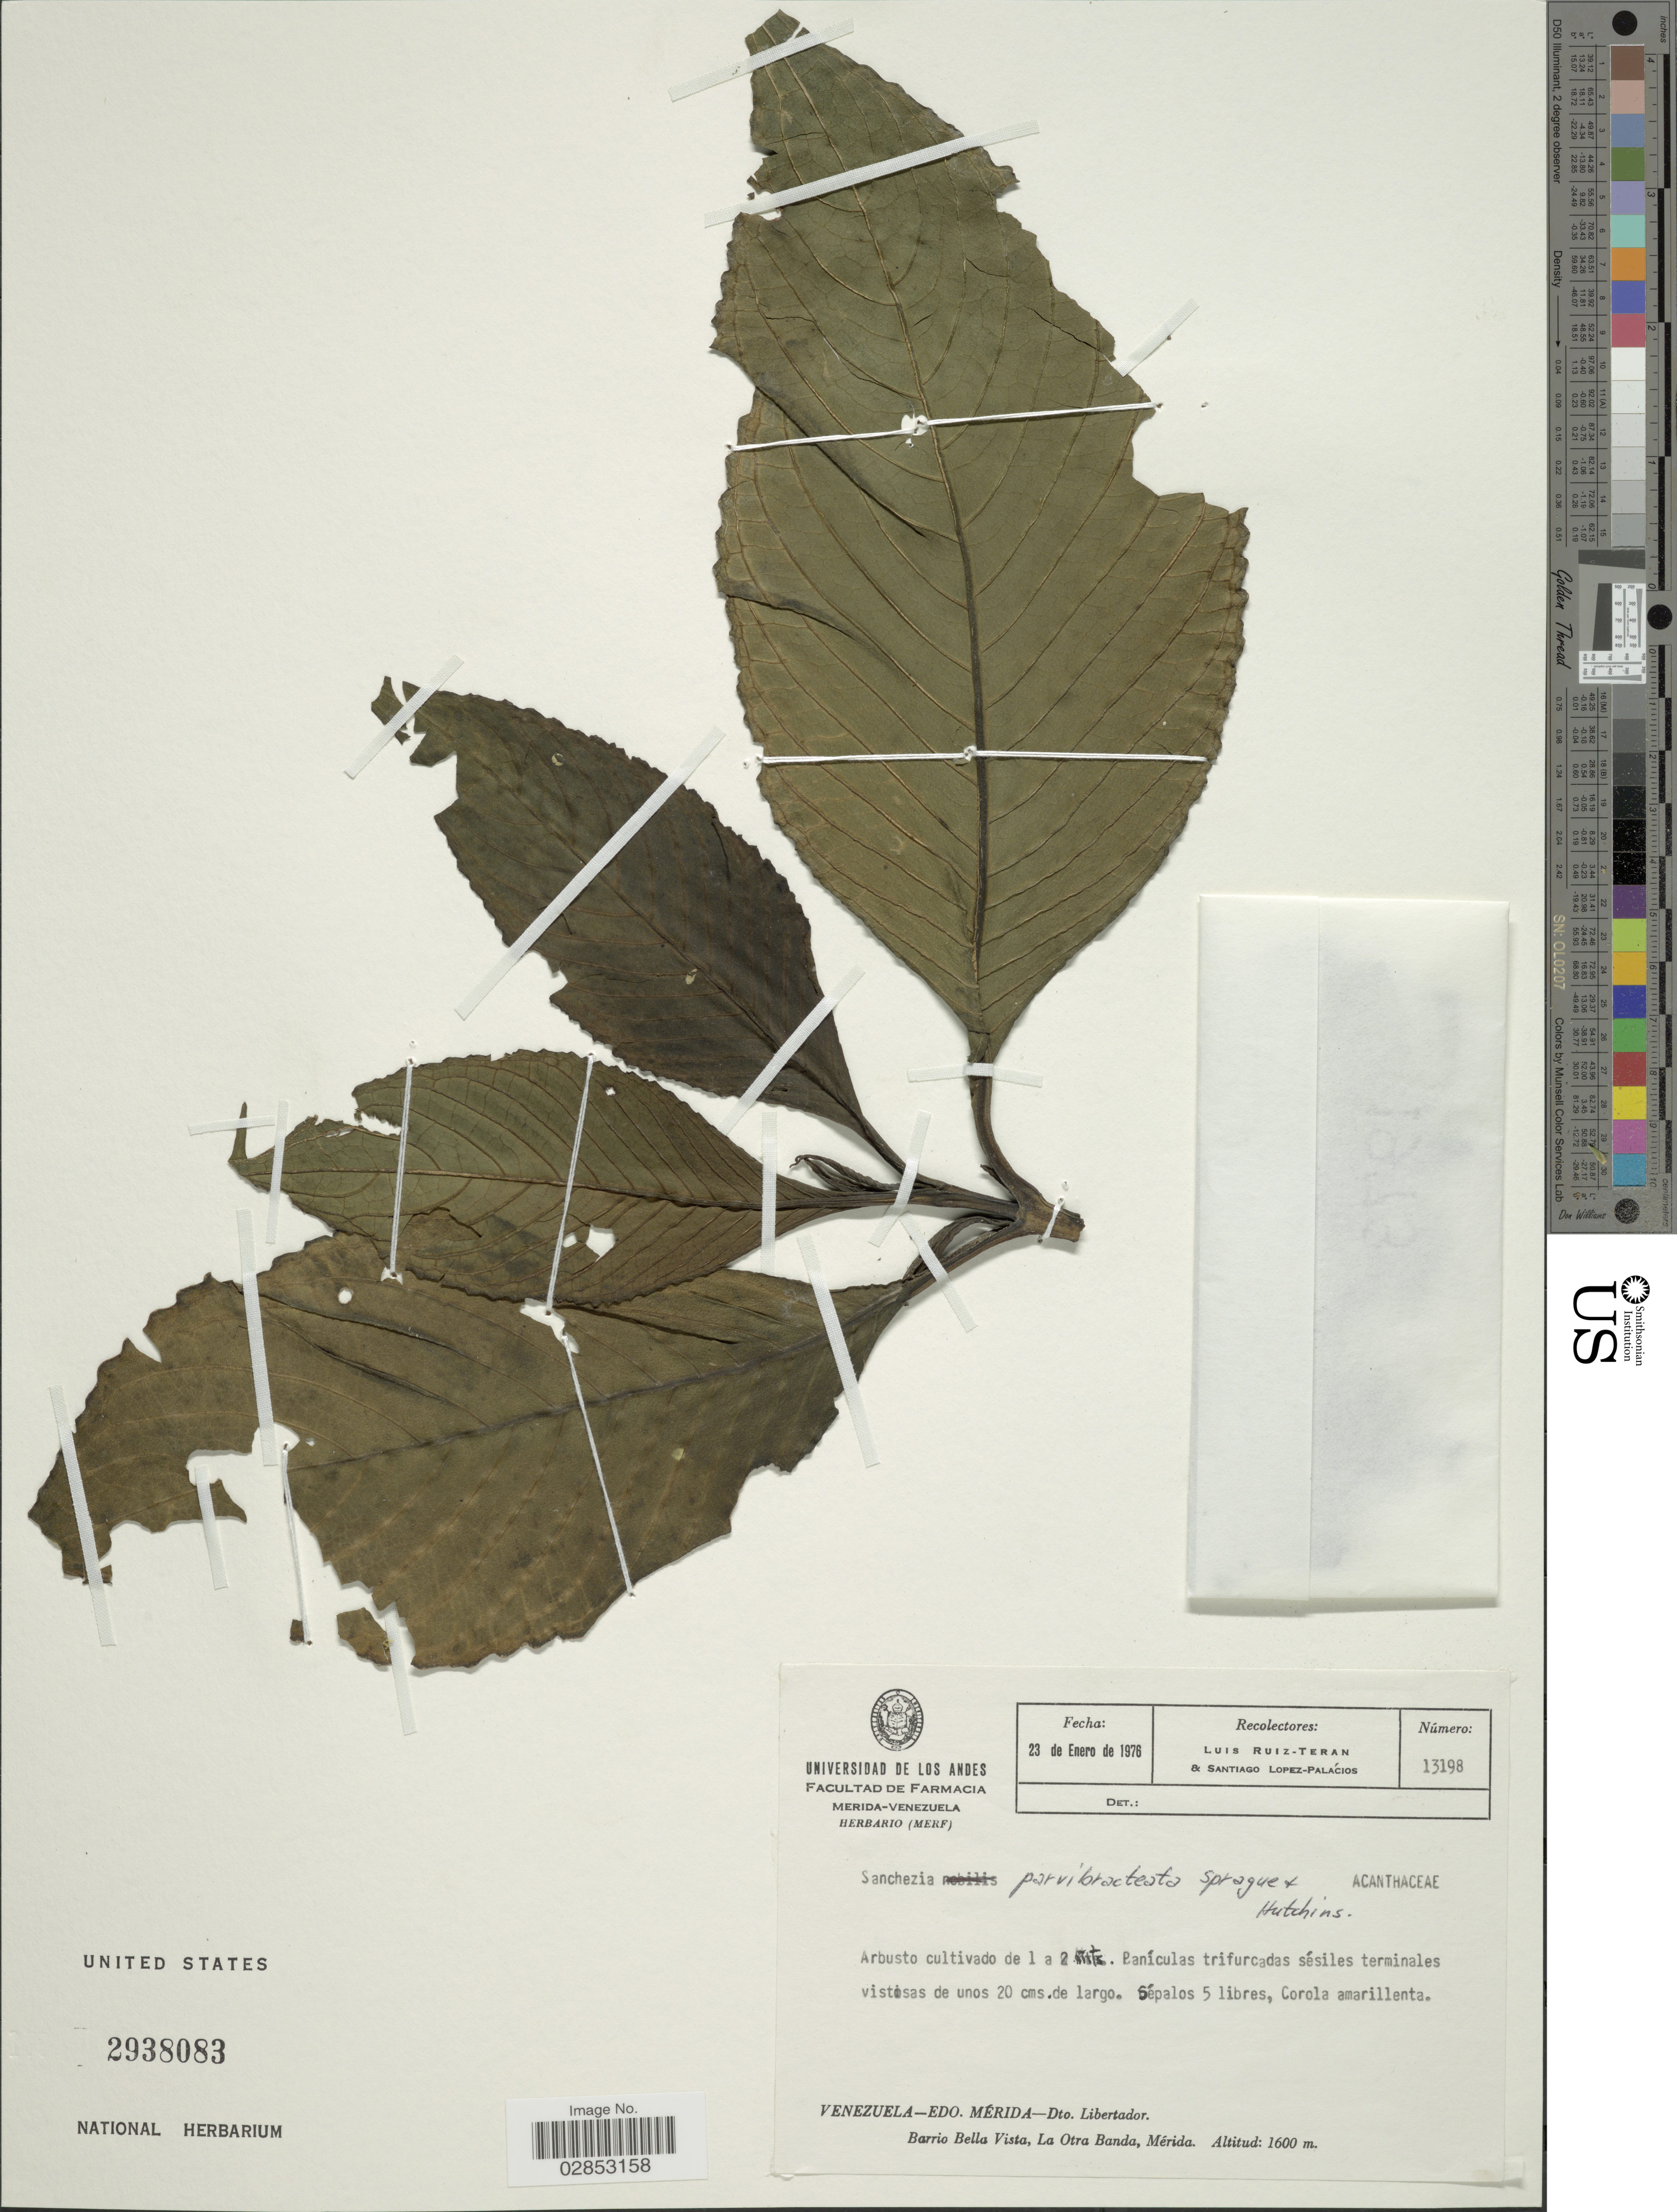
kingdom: Plantae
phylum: Tracheophyta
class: Magnoliopsida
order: Lamiales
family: Acanthaceae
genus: Sanchezia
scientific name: Sanchezia parvibracteata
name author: Sprague & Hutch.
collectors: L. Teran & S. López-Palacios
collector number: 13198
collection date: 1976-01-23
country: Venezuela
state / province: Mérida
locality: Edo. Mérida, Dto. Libertador, Barrio Bella Vista, La Otra Banda, Mérida.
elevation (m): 1600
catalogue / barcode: US 2938083